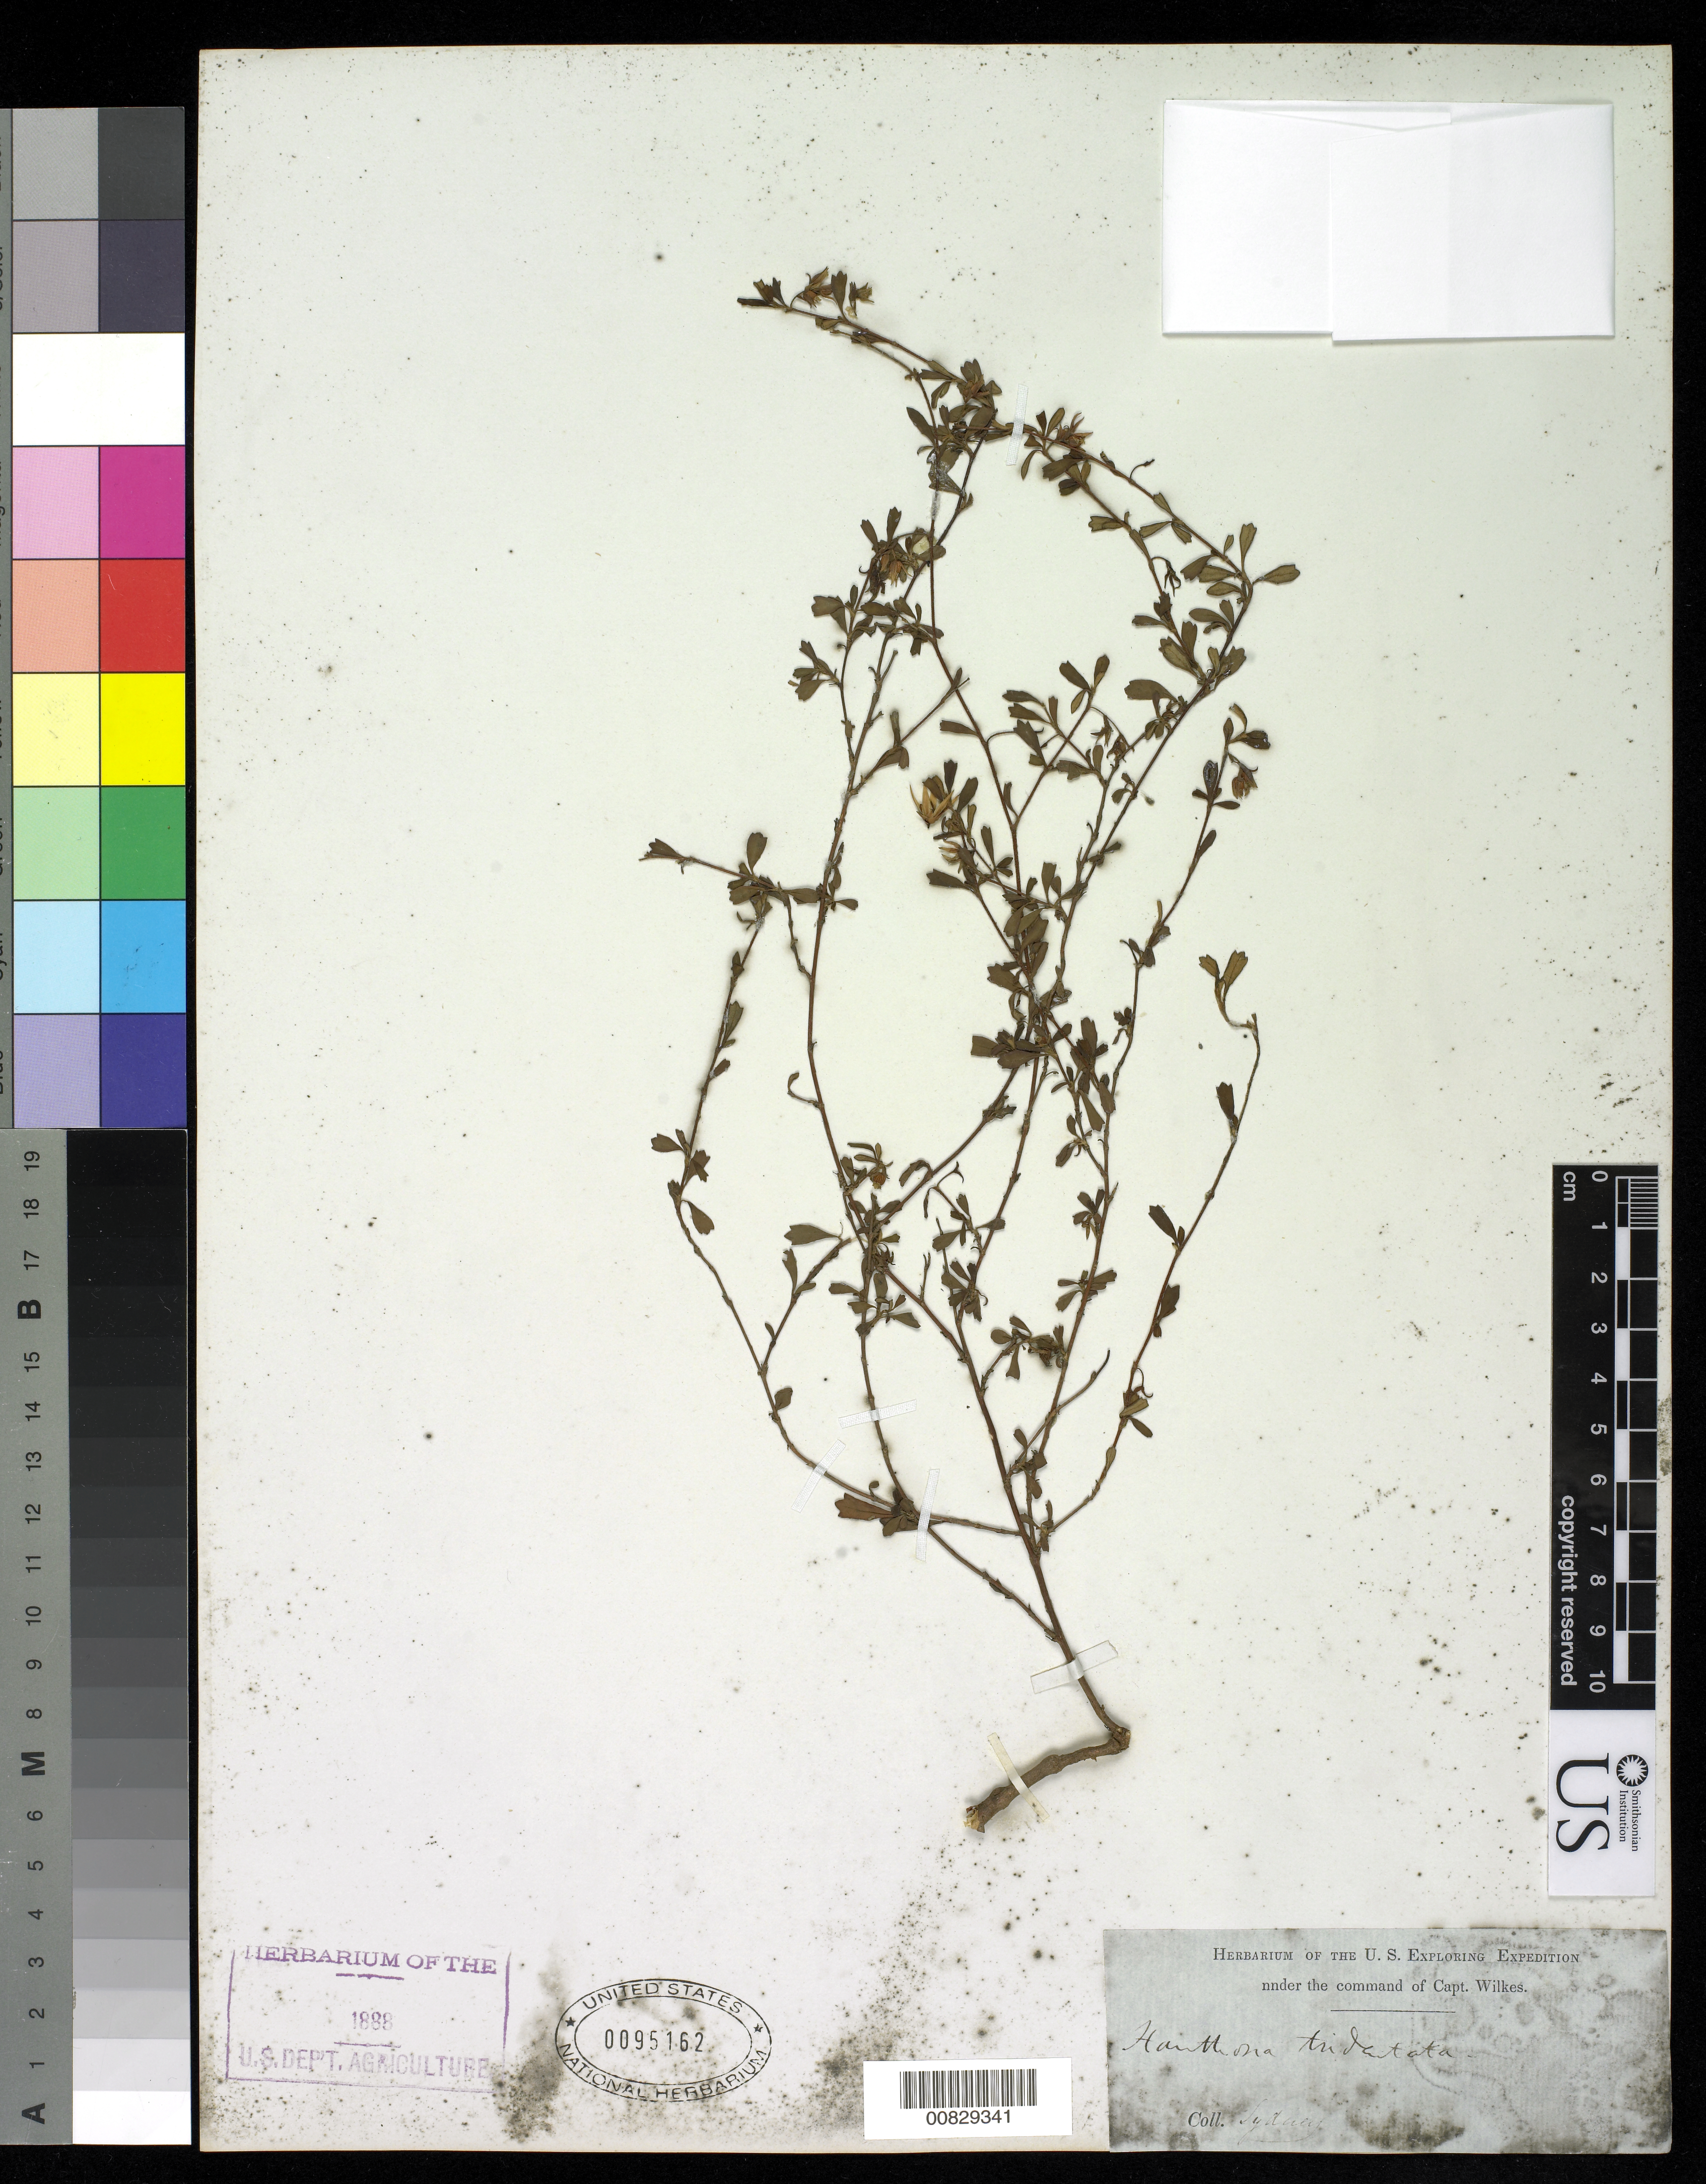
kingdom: Plantae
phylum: Tracheophyta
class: Magnoliopsida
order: Apiales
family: Apiaceae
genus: Xanthosia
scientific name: Xanthosia tridentata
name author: DC.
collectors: Wilkes Explor. Exped.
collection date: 1838/1842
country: Australia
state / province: New South Wales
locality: Sydney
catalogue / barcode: US 95162